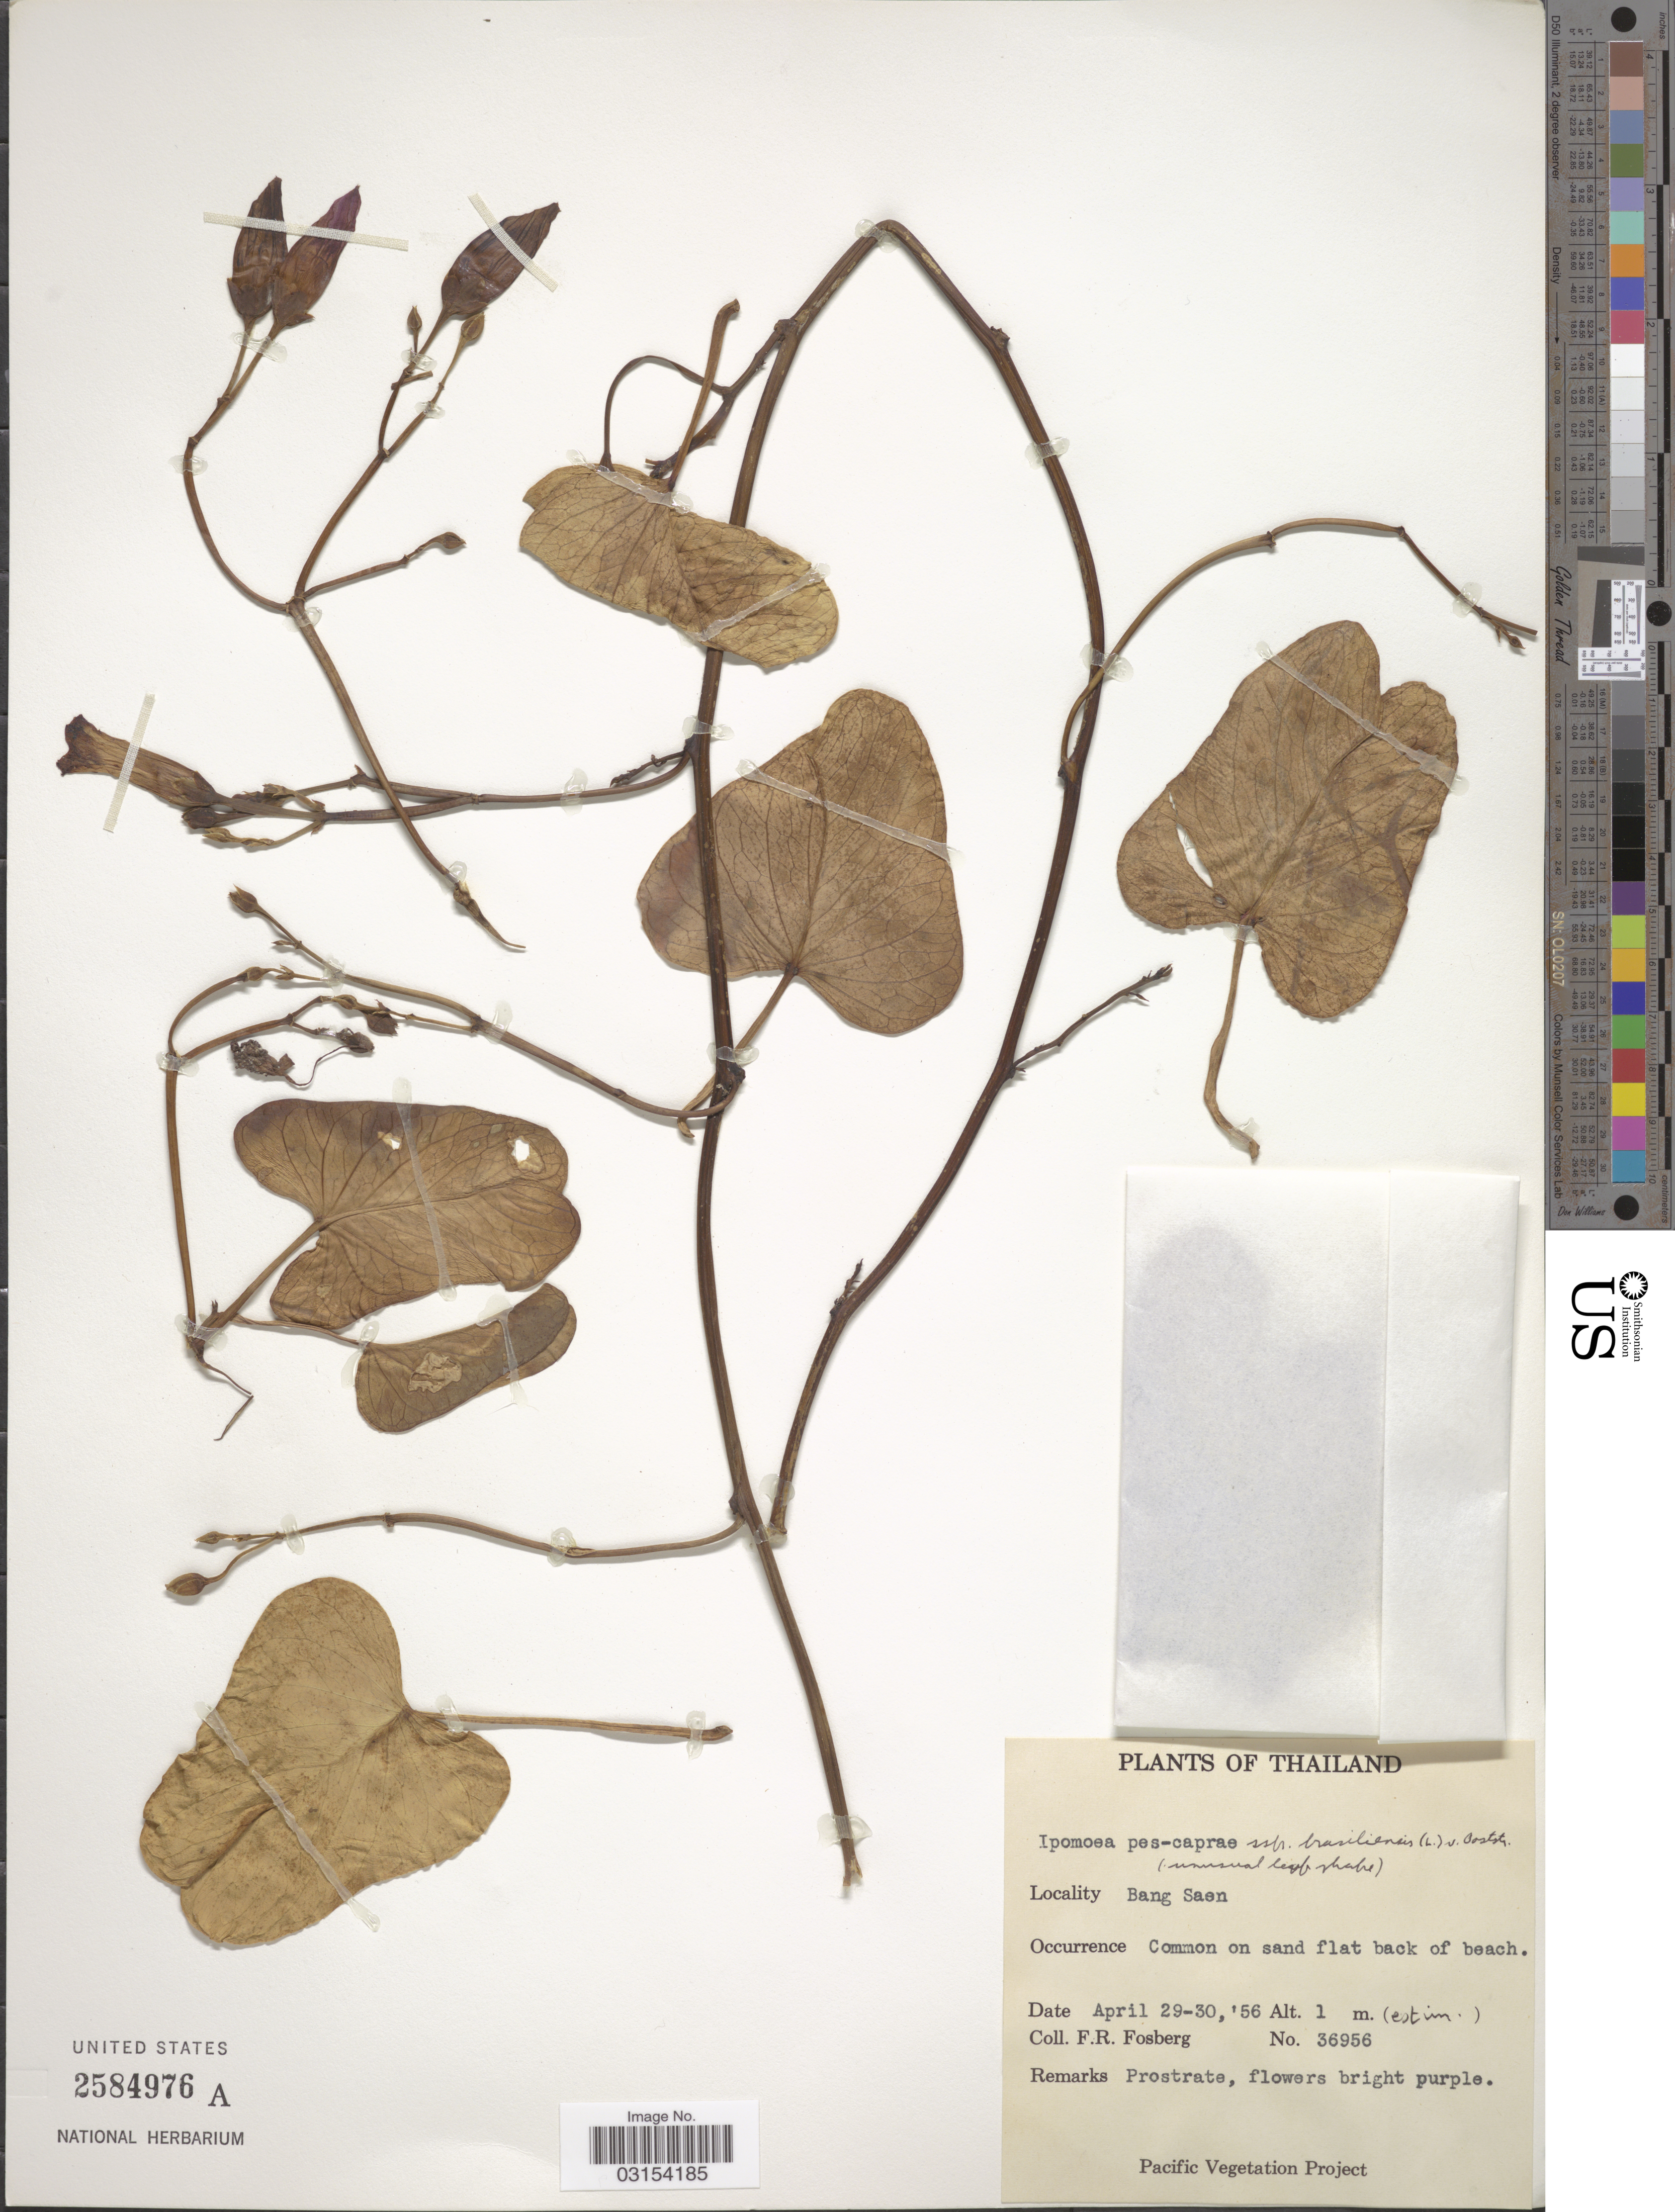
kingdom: Plantae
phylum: Tracheophyta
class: Magnoliopsida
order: Solanales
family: Convolvulaceae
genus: Ipomoea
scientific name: Ipomoea pes-caprae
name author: (L.) R. Br.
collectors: F. R. Fosberg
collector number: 36956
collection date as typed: Transcribed d/m/y: 29/4/56 to 30/4/56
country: Thailand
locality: Thailand, Bang Saen.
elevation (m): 1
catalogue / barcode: US 2584976A